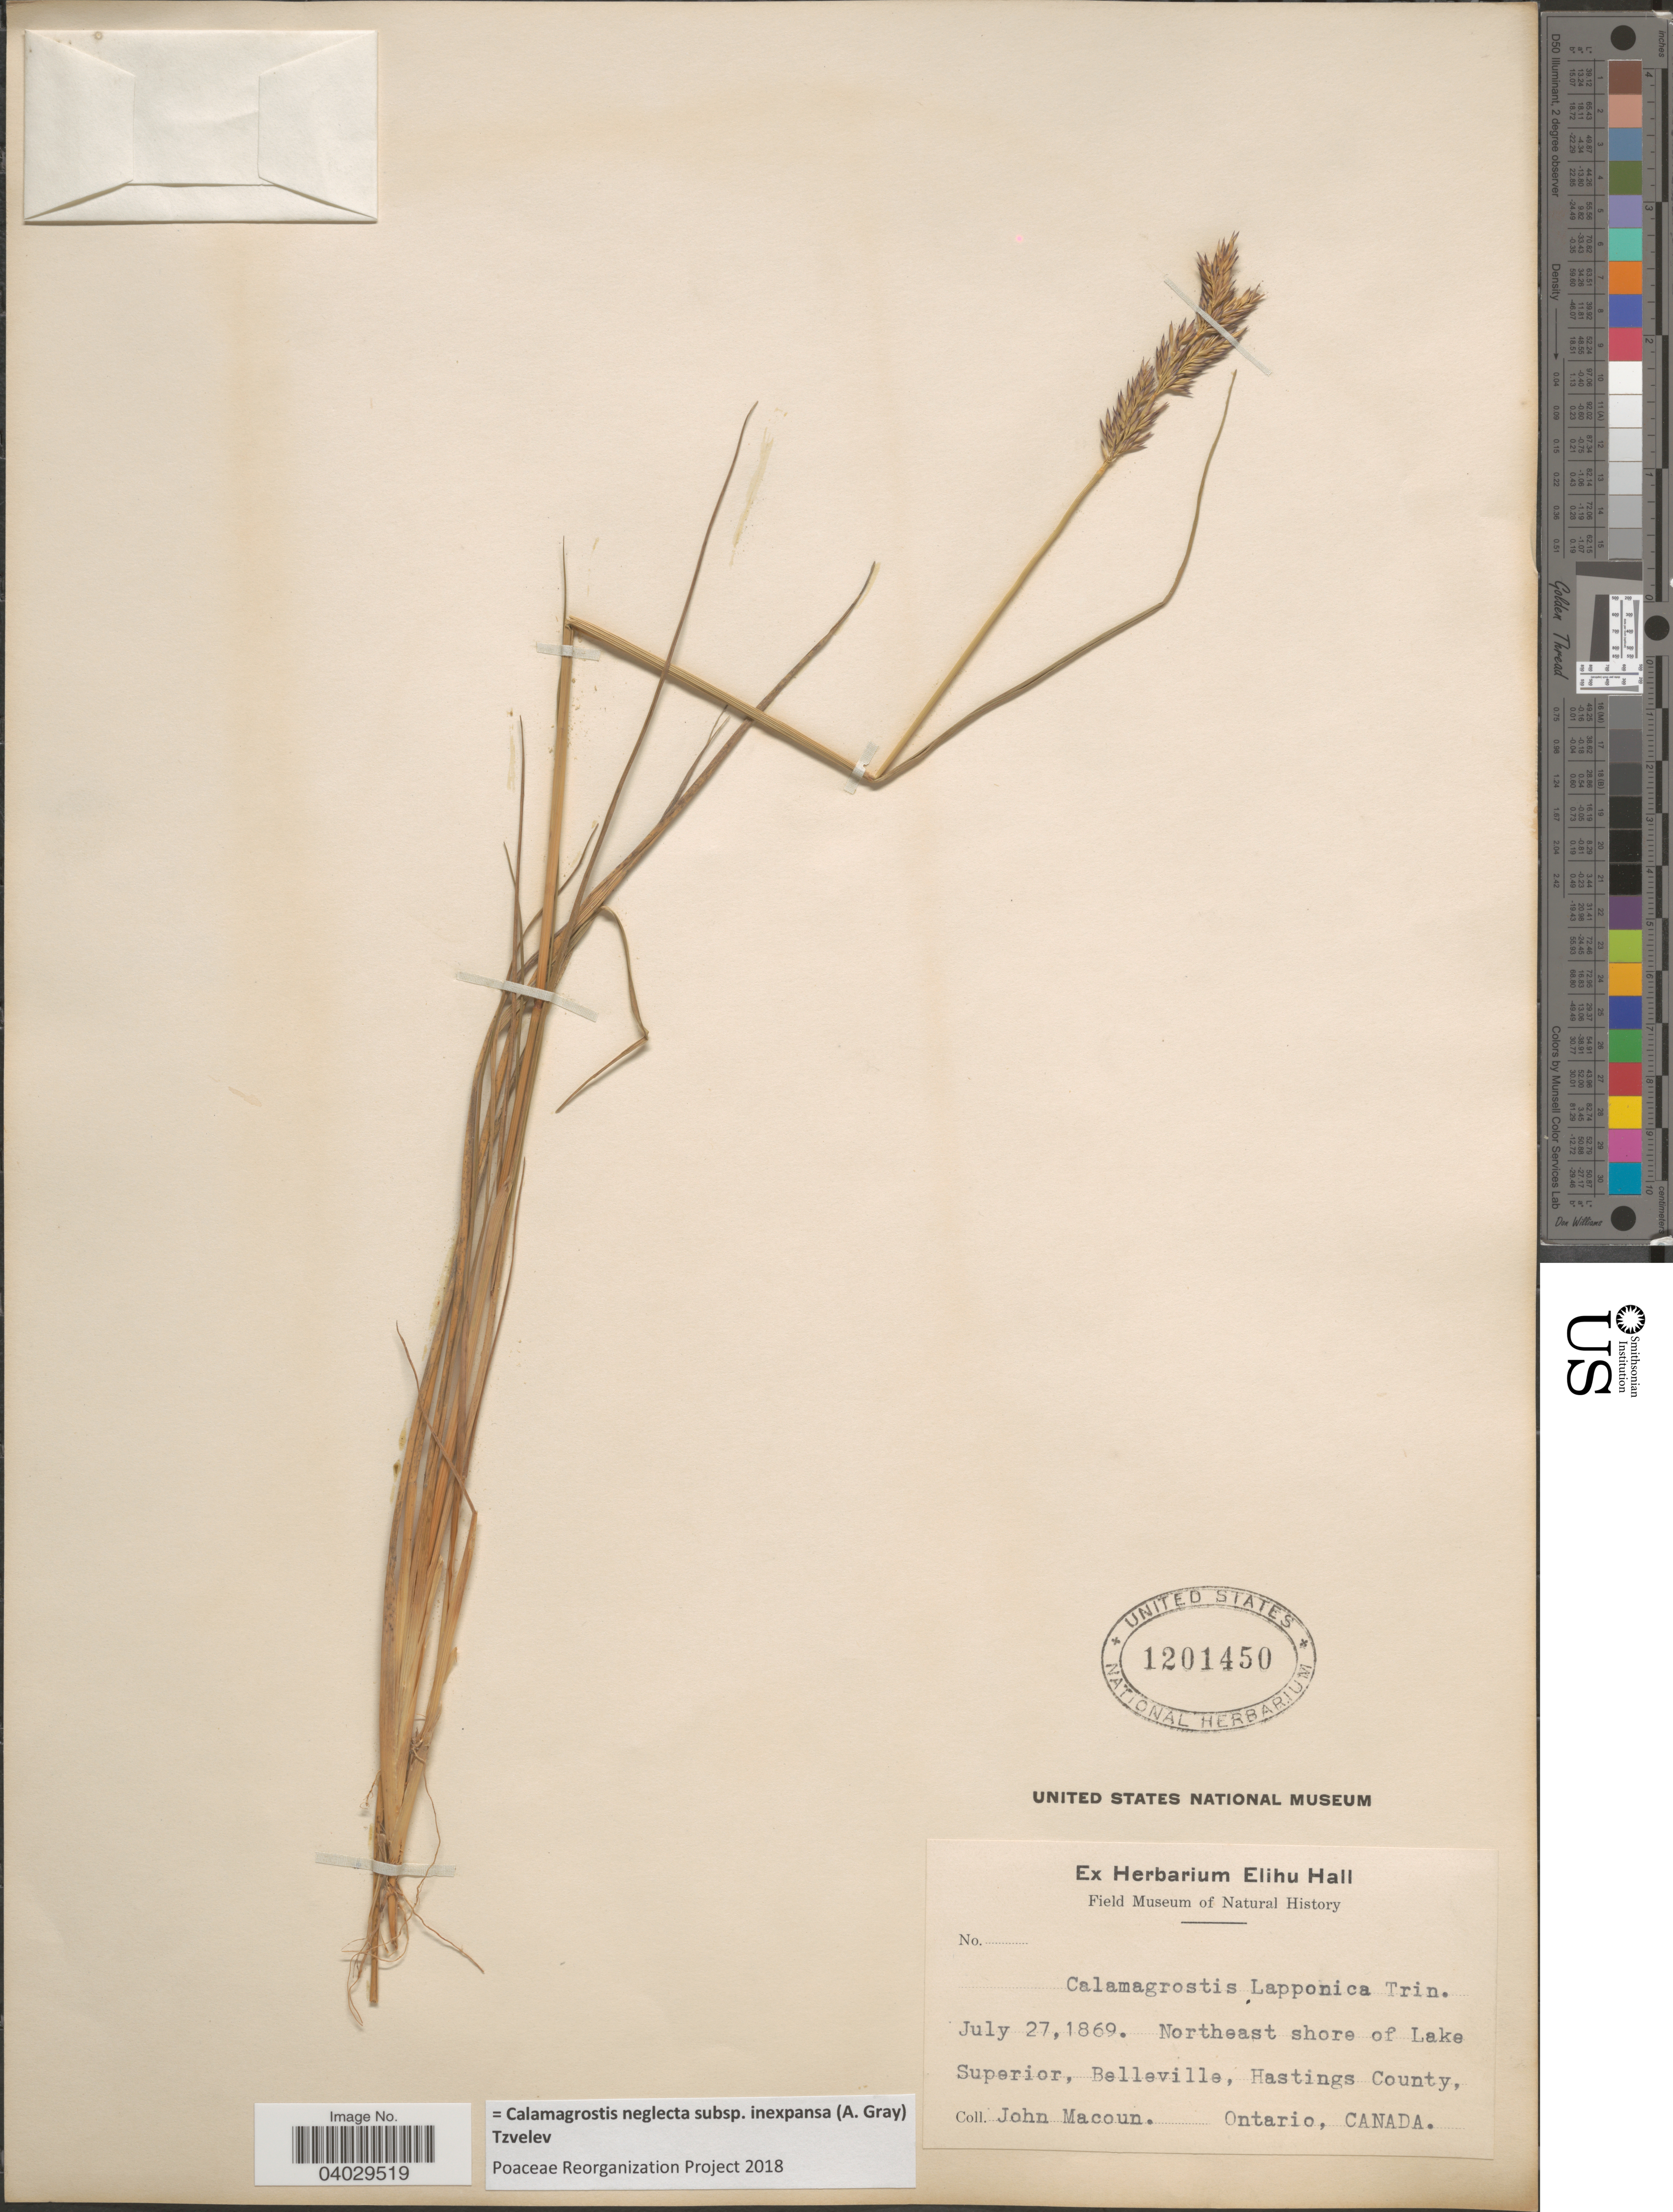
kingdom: Plantae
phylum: Tracheophyta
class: Liliopsida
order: Poales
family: Poaceae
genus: Calamagrostis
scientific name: Calamagrostis neglecta subsp. inexpansa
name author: (A. Gray) Tzvelev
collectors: J. Macoun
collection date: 1869-07-27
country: Canada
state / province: Ontario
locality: Northeast shore of Lake Superior, Belleville, Hastings County.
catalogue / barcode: US 1201450